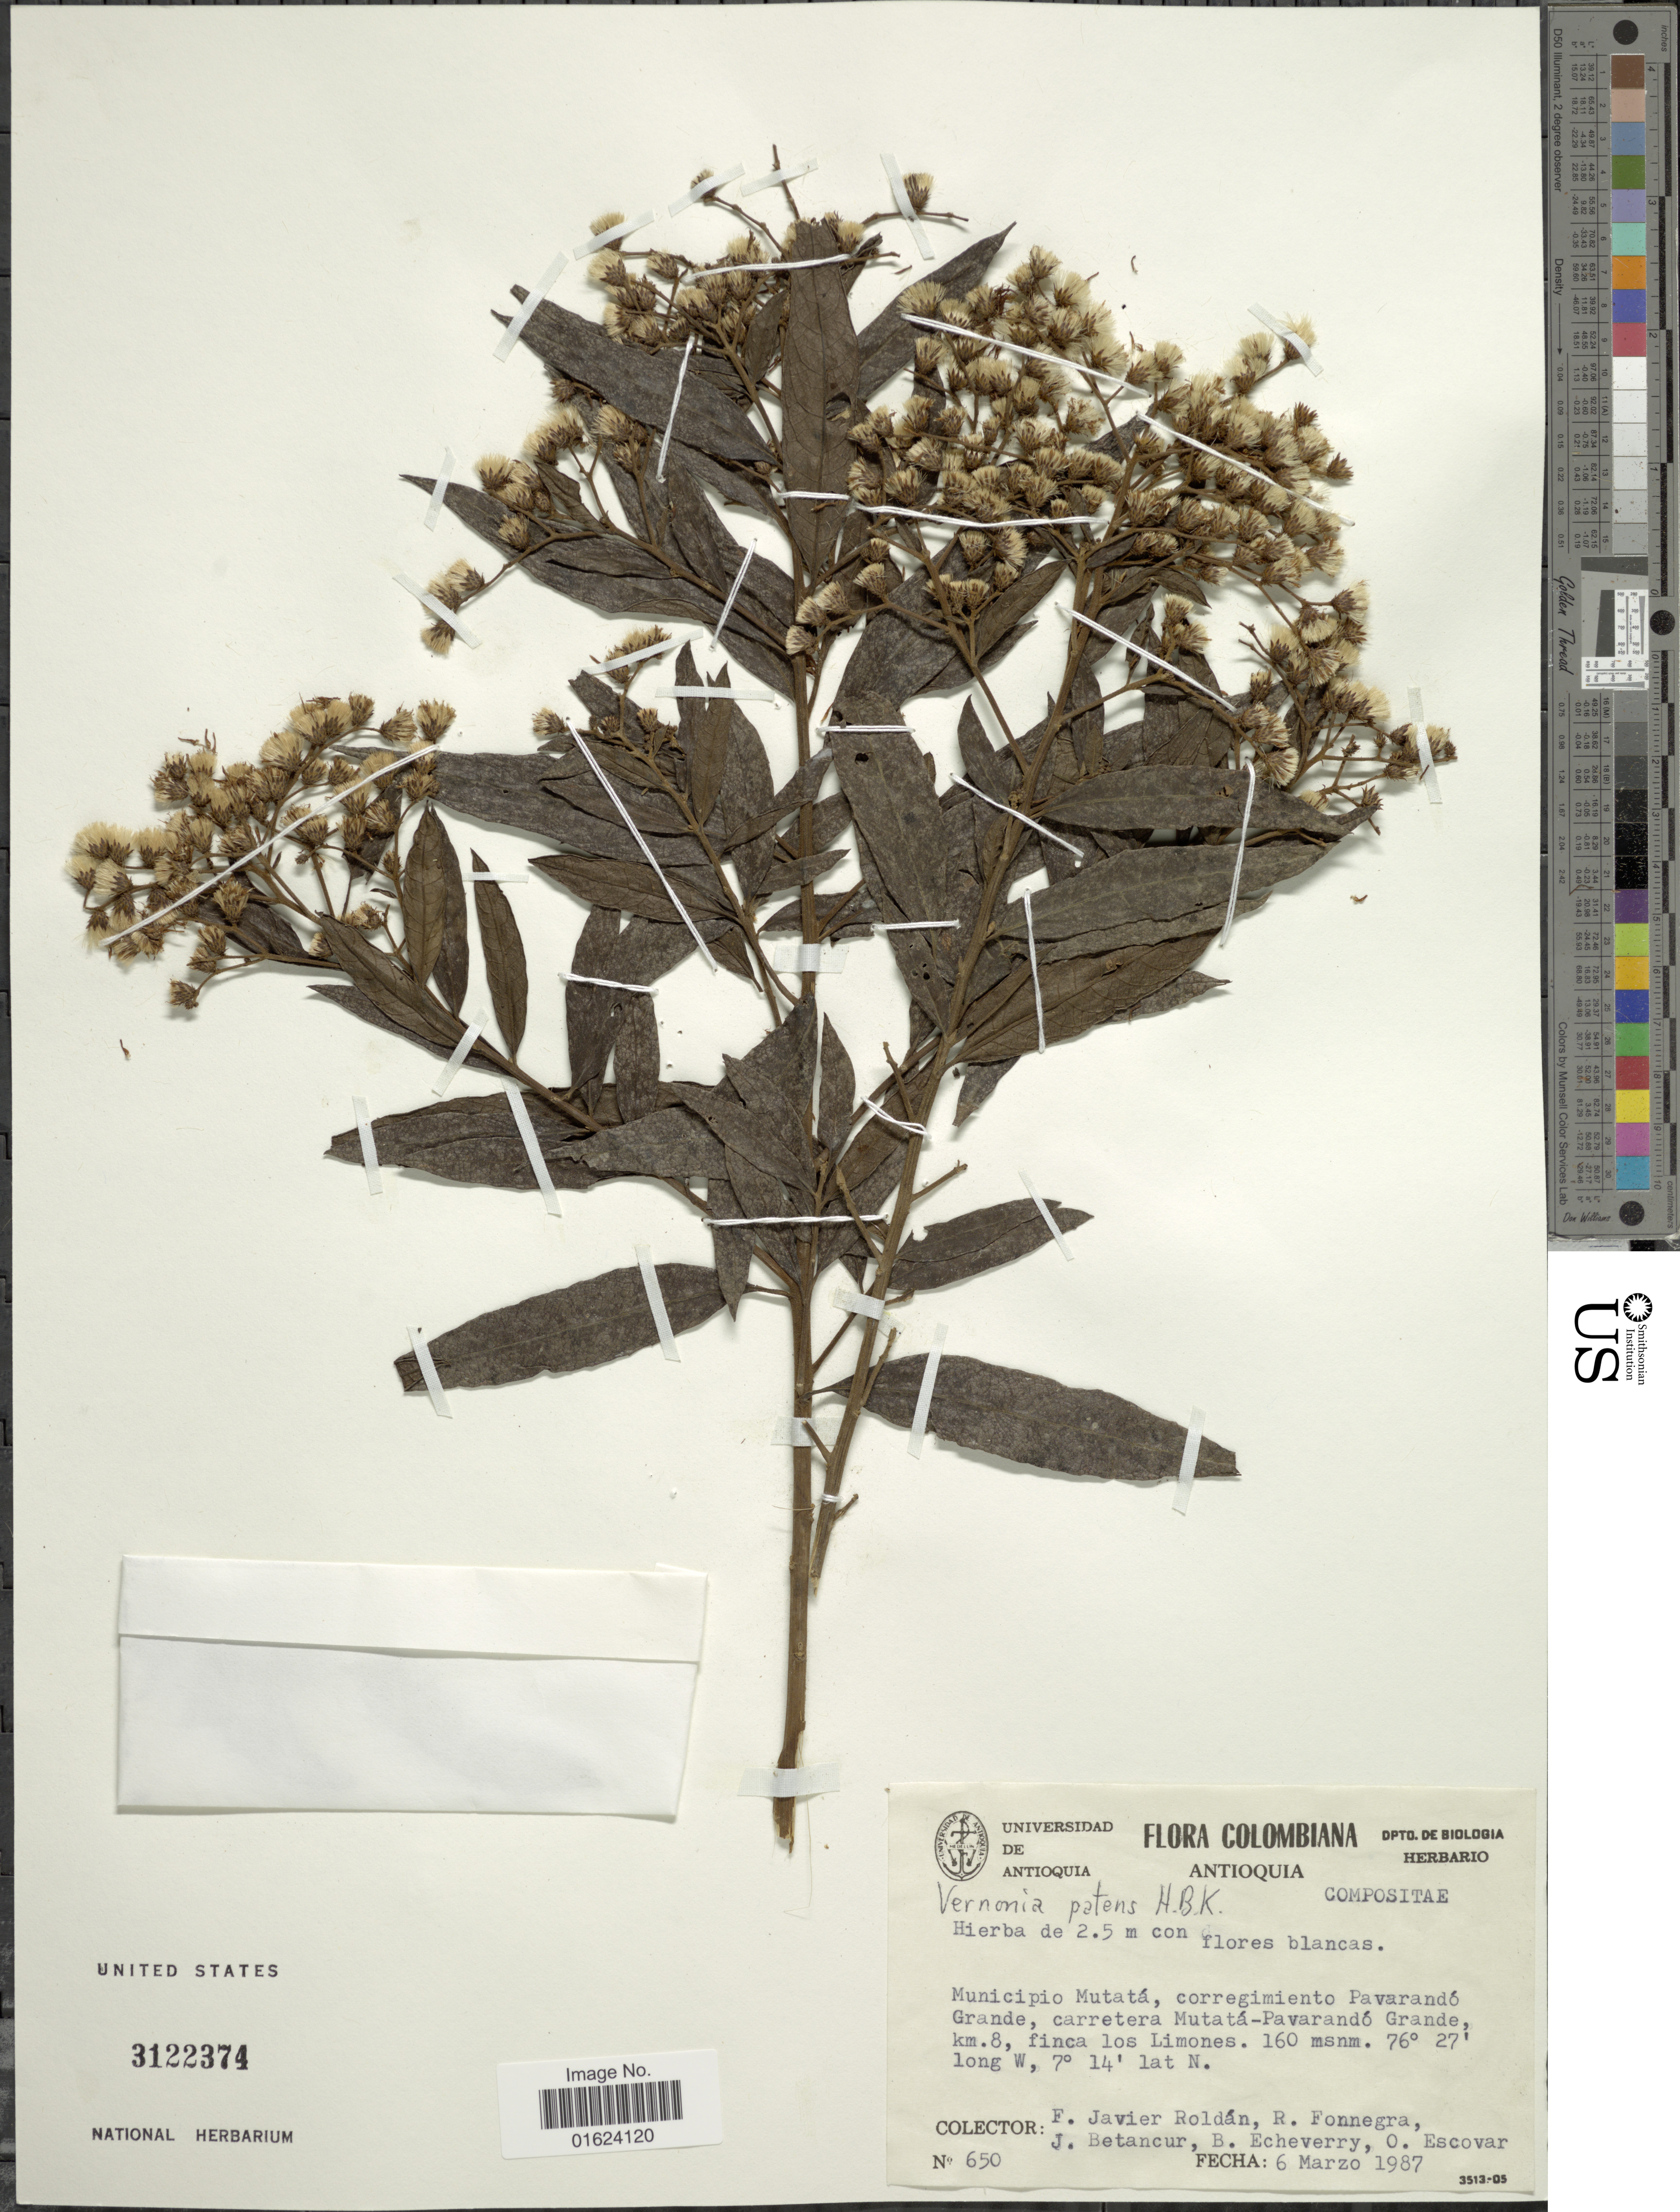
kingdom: Plantae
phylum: Tracheophyta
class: Magnoliopsida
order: Asterales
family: Asteraceae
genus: Vernonanthura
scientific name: Vernonanthura patens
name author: (Kunth) H. Rob.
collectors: F. J. Roldán, R. Fonnegra, J. Betancur, B. Echeverry & O. Escovar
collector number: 650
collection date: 1987-03-06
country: Colombia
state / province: Antioquia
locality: Antioquia. Municipio Mutata, Corregimiento Pavarando Grande, carretera Mutata-Pavarando Grande, km .8, finca los Limones.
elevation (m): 160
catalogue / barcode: US 3122374